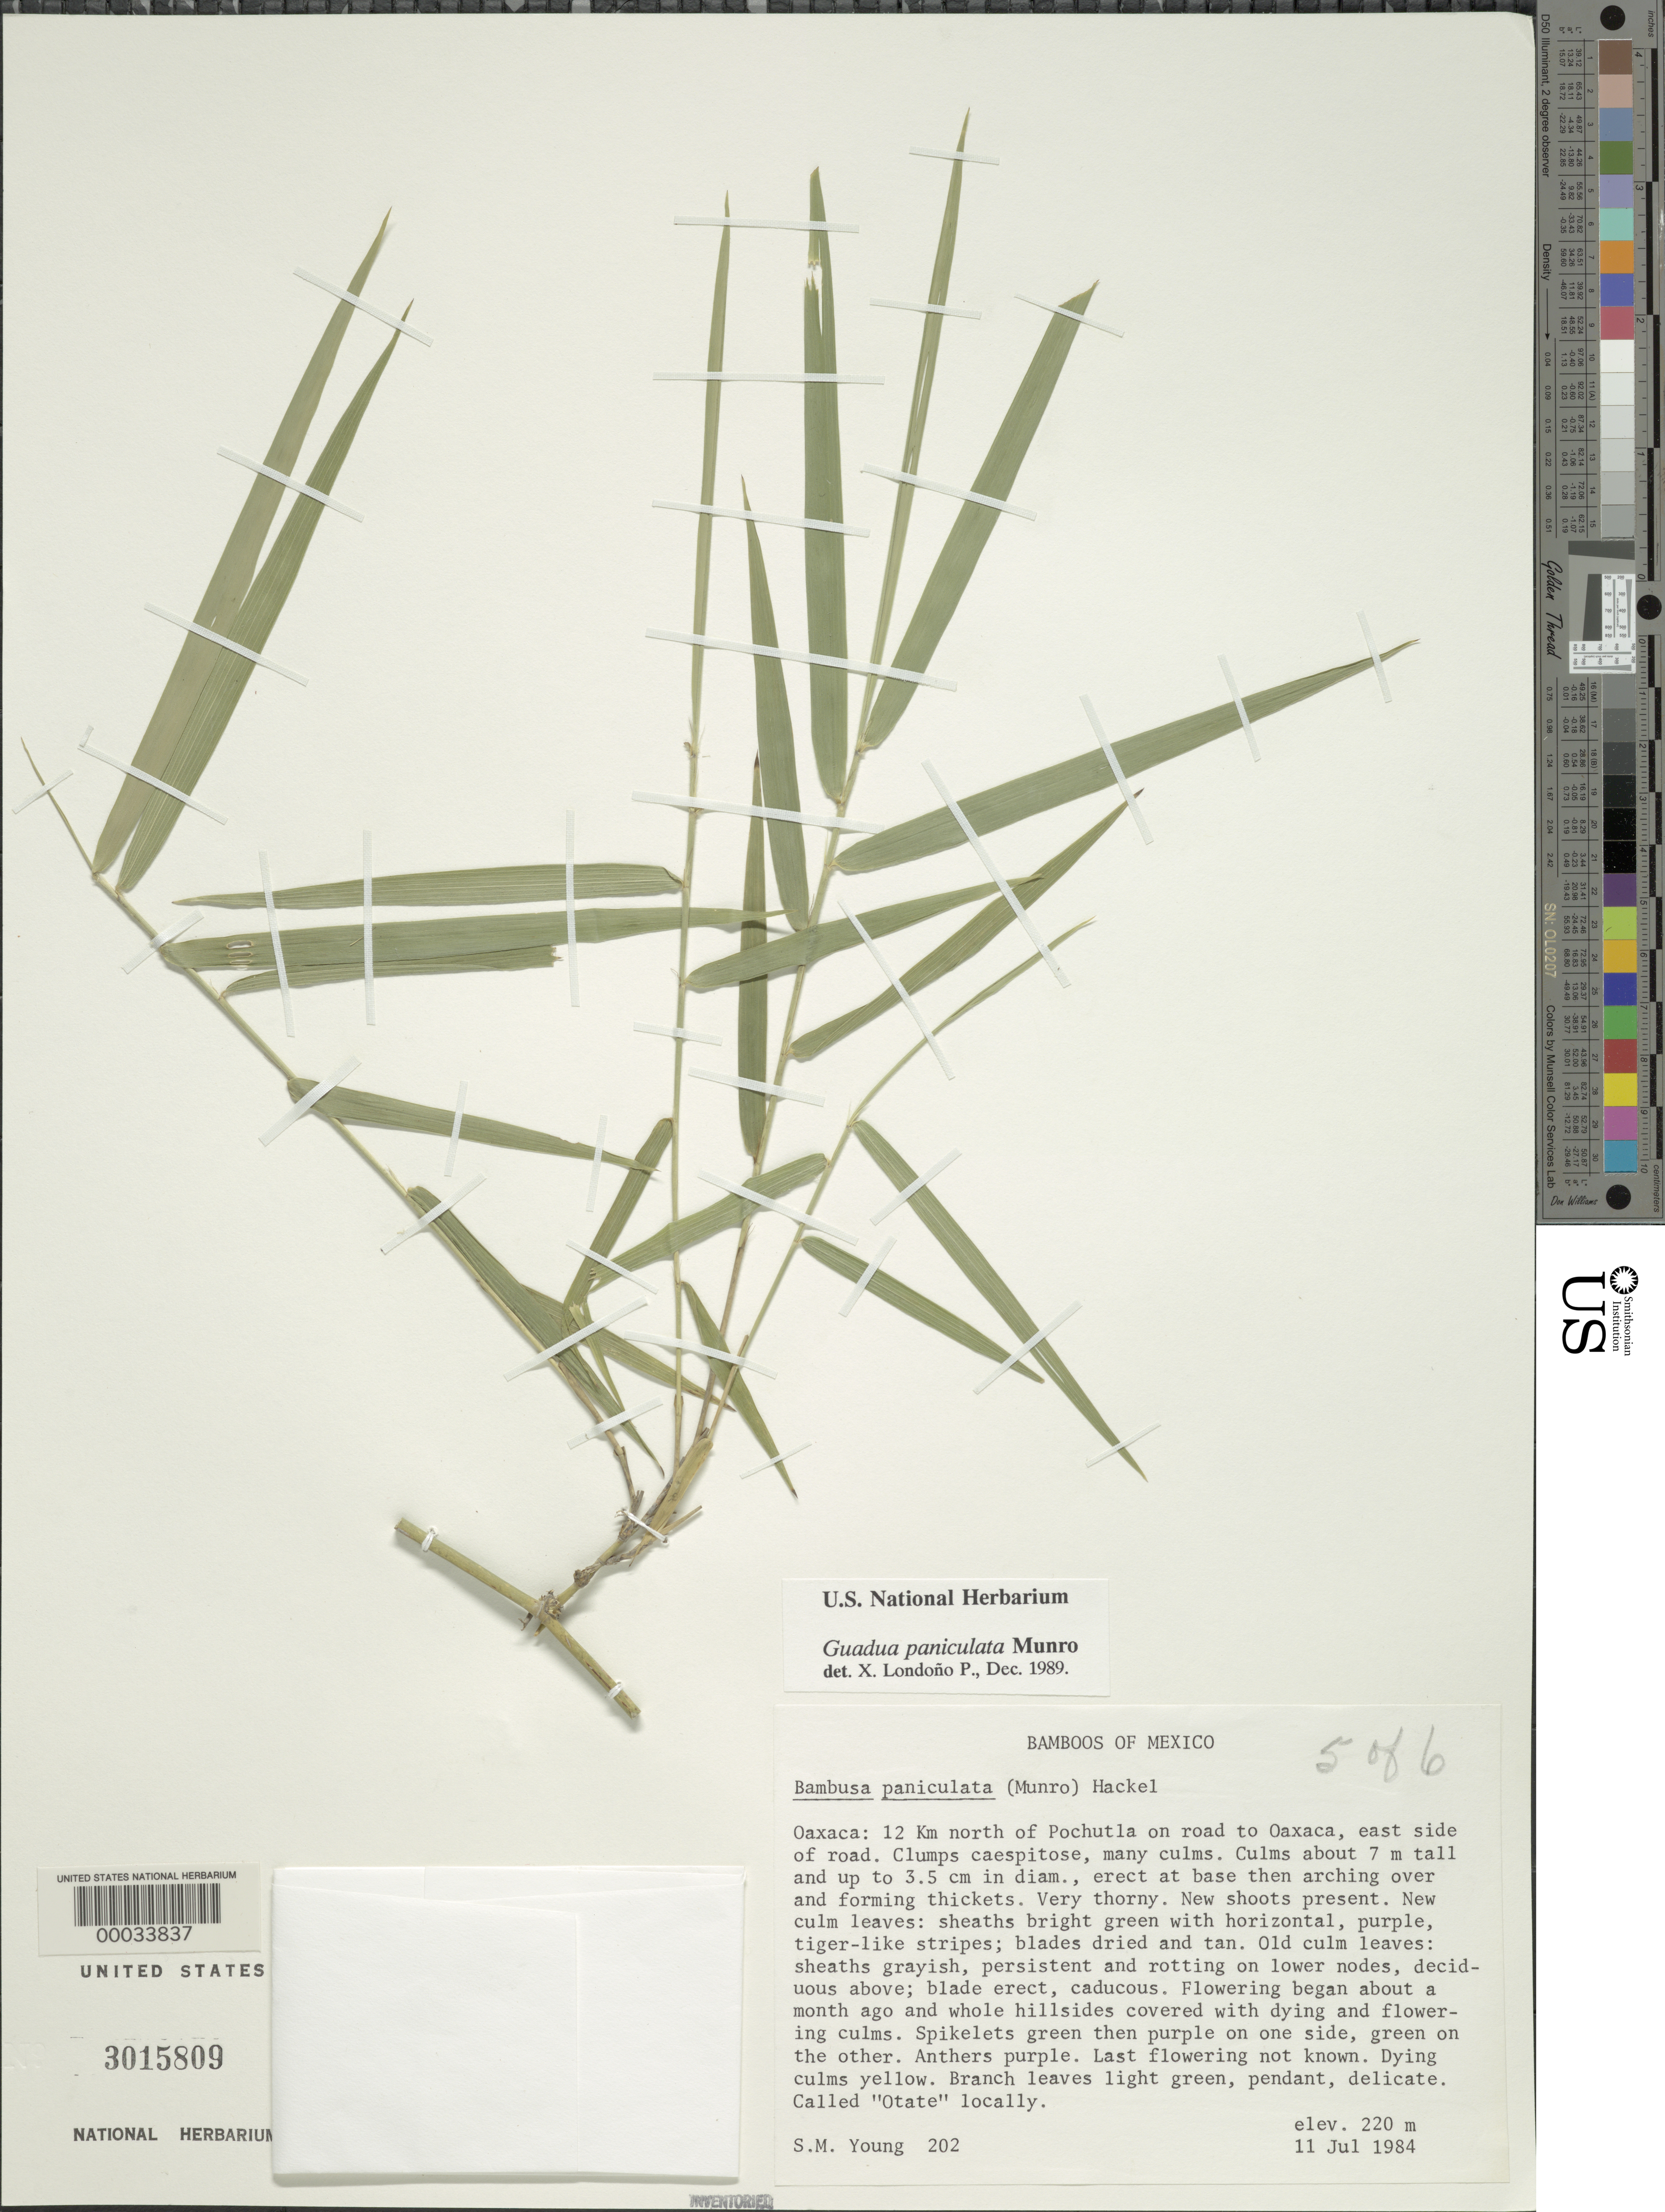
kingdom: Plantae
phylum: Tracheophyta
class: Liliopsida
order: Poales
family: Poaceae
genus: Guadua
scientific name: Guadua refracta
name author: Munro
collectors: S. Young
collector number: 202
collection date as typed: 11 Jul 1984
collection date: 1984-07-11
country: Mexico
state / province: Oaxaca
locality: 12 km N of Pochutla on road to Oaxaca, E side of road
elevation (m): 220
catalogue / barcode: US 3015809